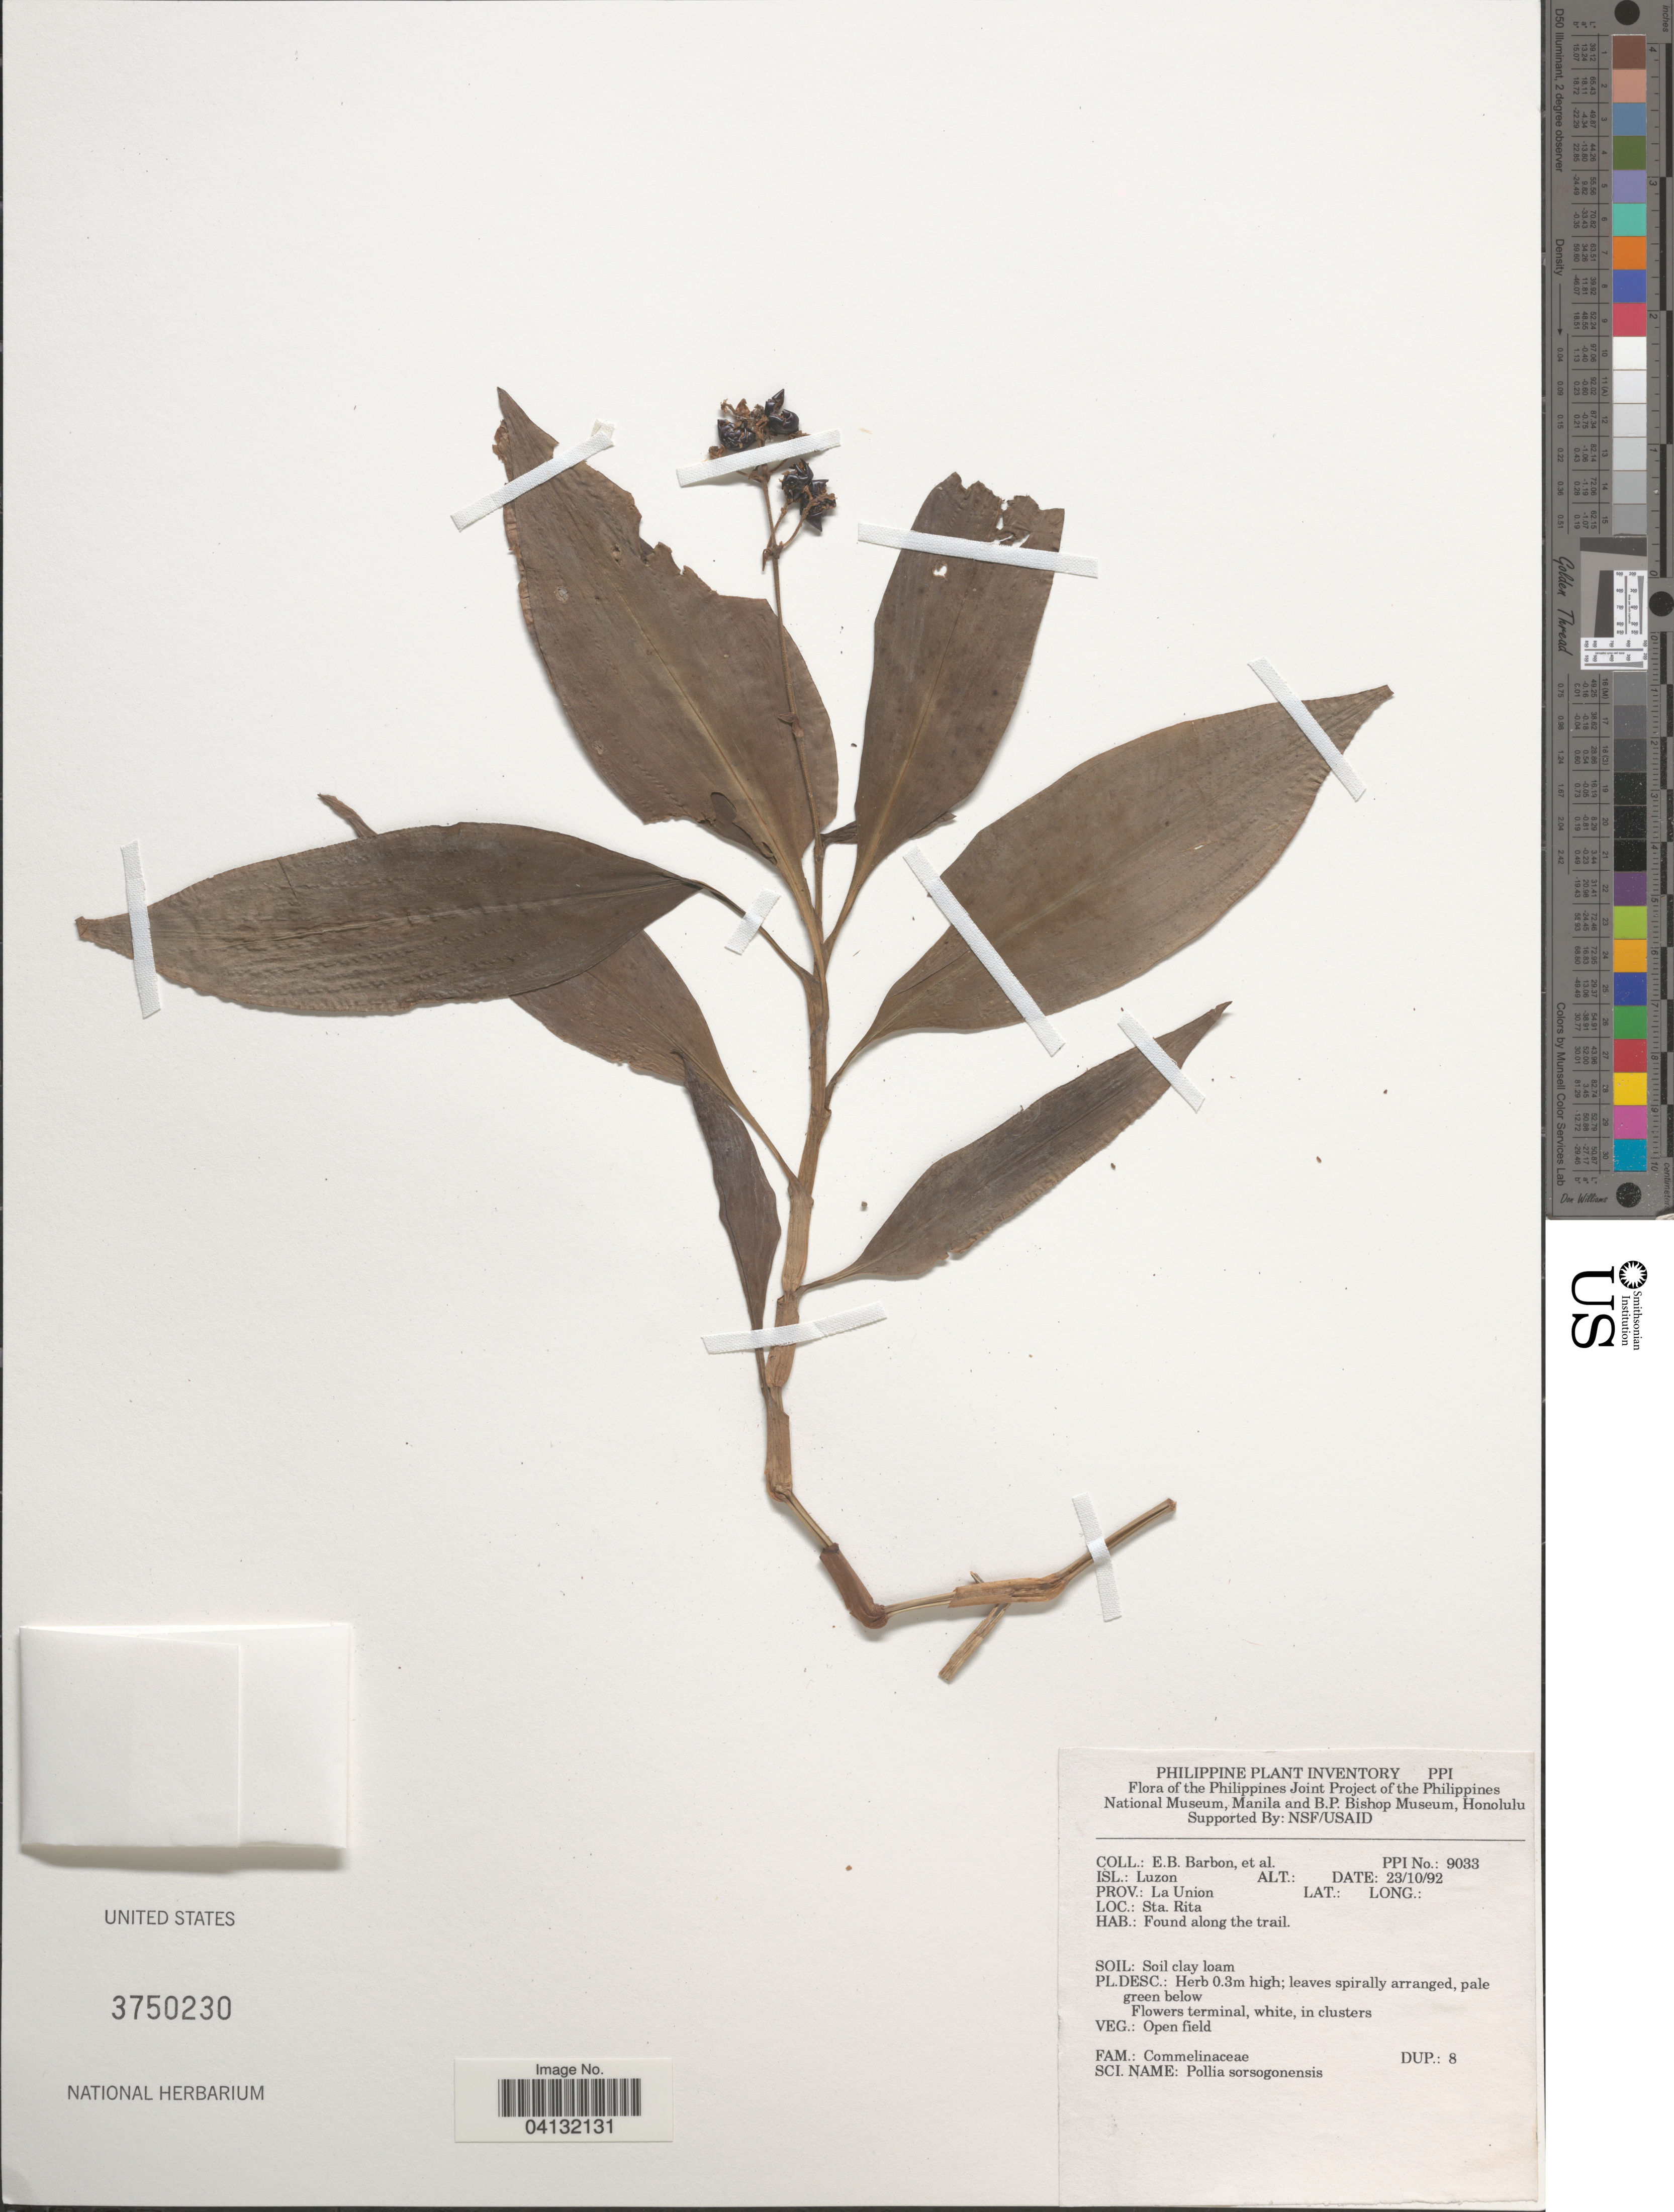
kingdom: Plantae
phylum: Tracheophyta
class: Liliopsida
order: Commelinales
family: Commelinaceae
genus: Pollia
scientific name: Pollia sorzogonensis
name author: (E. Mey.) Endl.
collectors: E. Barbon & et al.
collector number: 9033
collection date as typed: Transcribed d/m/y: 23/10/92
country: Philippines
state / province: Ilocos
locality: Isl.: Luzon. Prov.: La Union. Sta. Rita.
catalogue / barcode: US 3750230